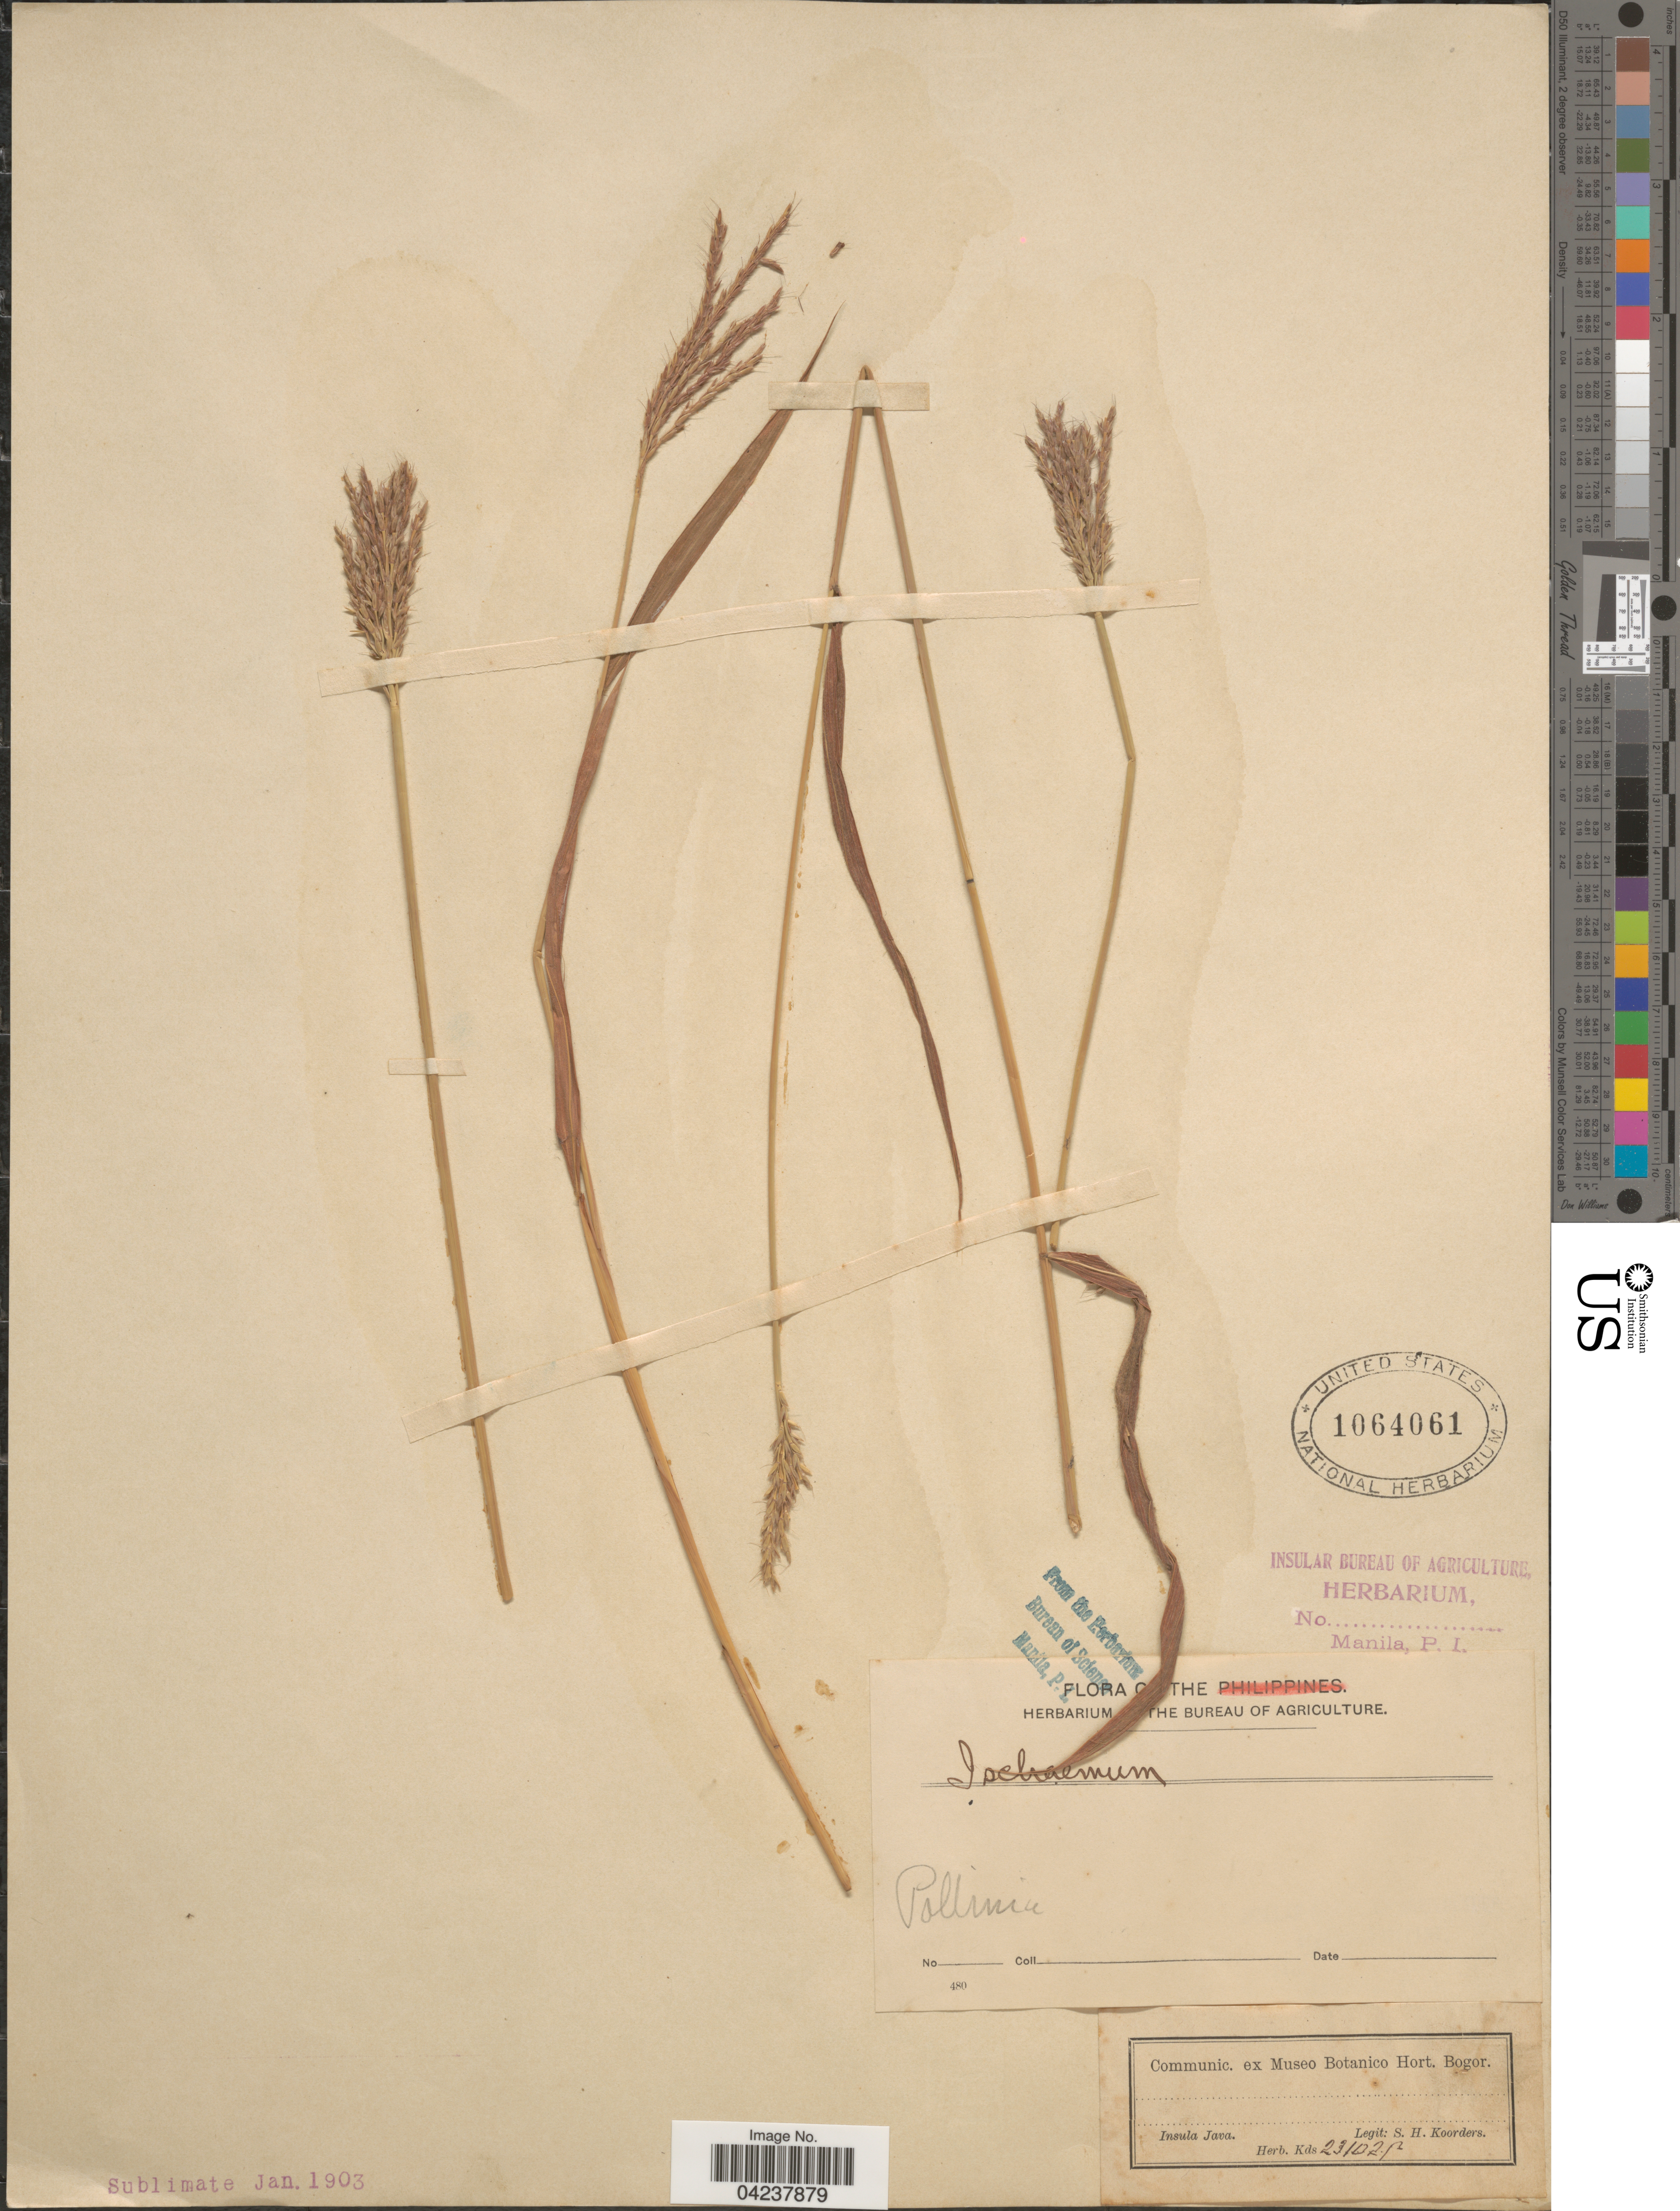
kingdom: Plantae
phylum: Tracheophyta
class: Liliopsida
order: Poales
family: Poaceae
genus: Microstegium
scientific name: Microstegium fasciculatum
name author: (L.) Henr.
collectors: S. H. Koorders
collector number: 23102*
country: Indonesia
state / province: Java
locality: Insula Java.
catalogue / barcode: US 1064061